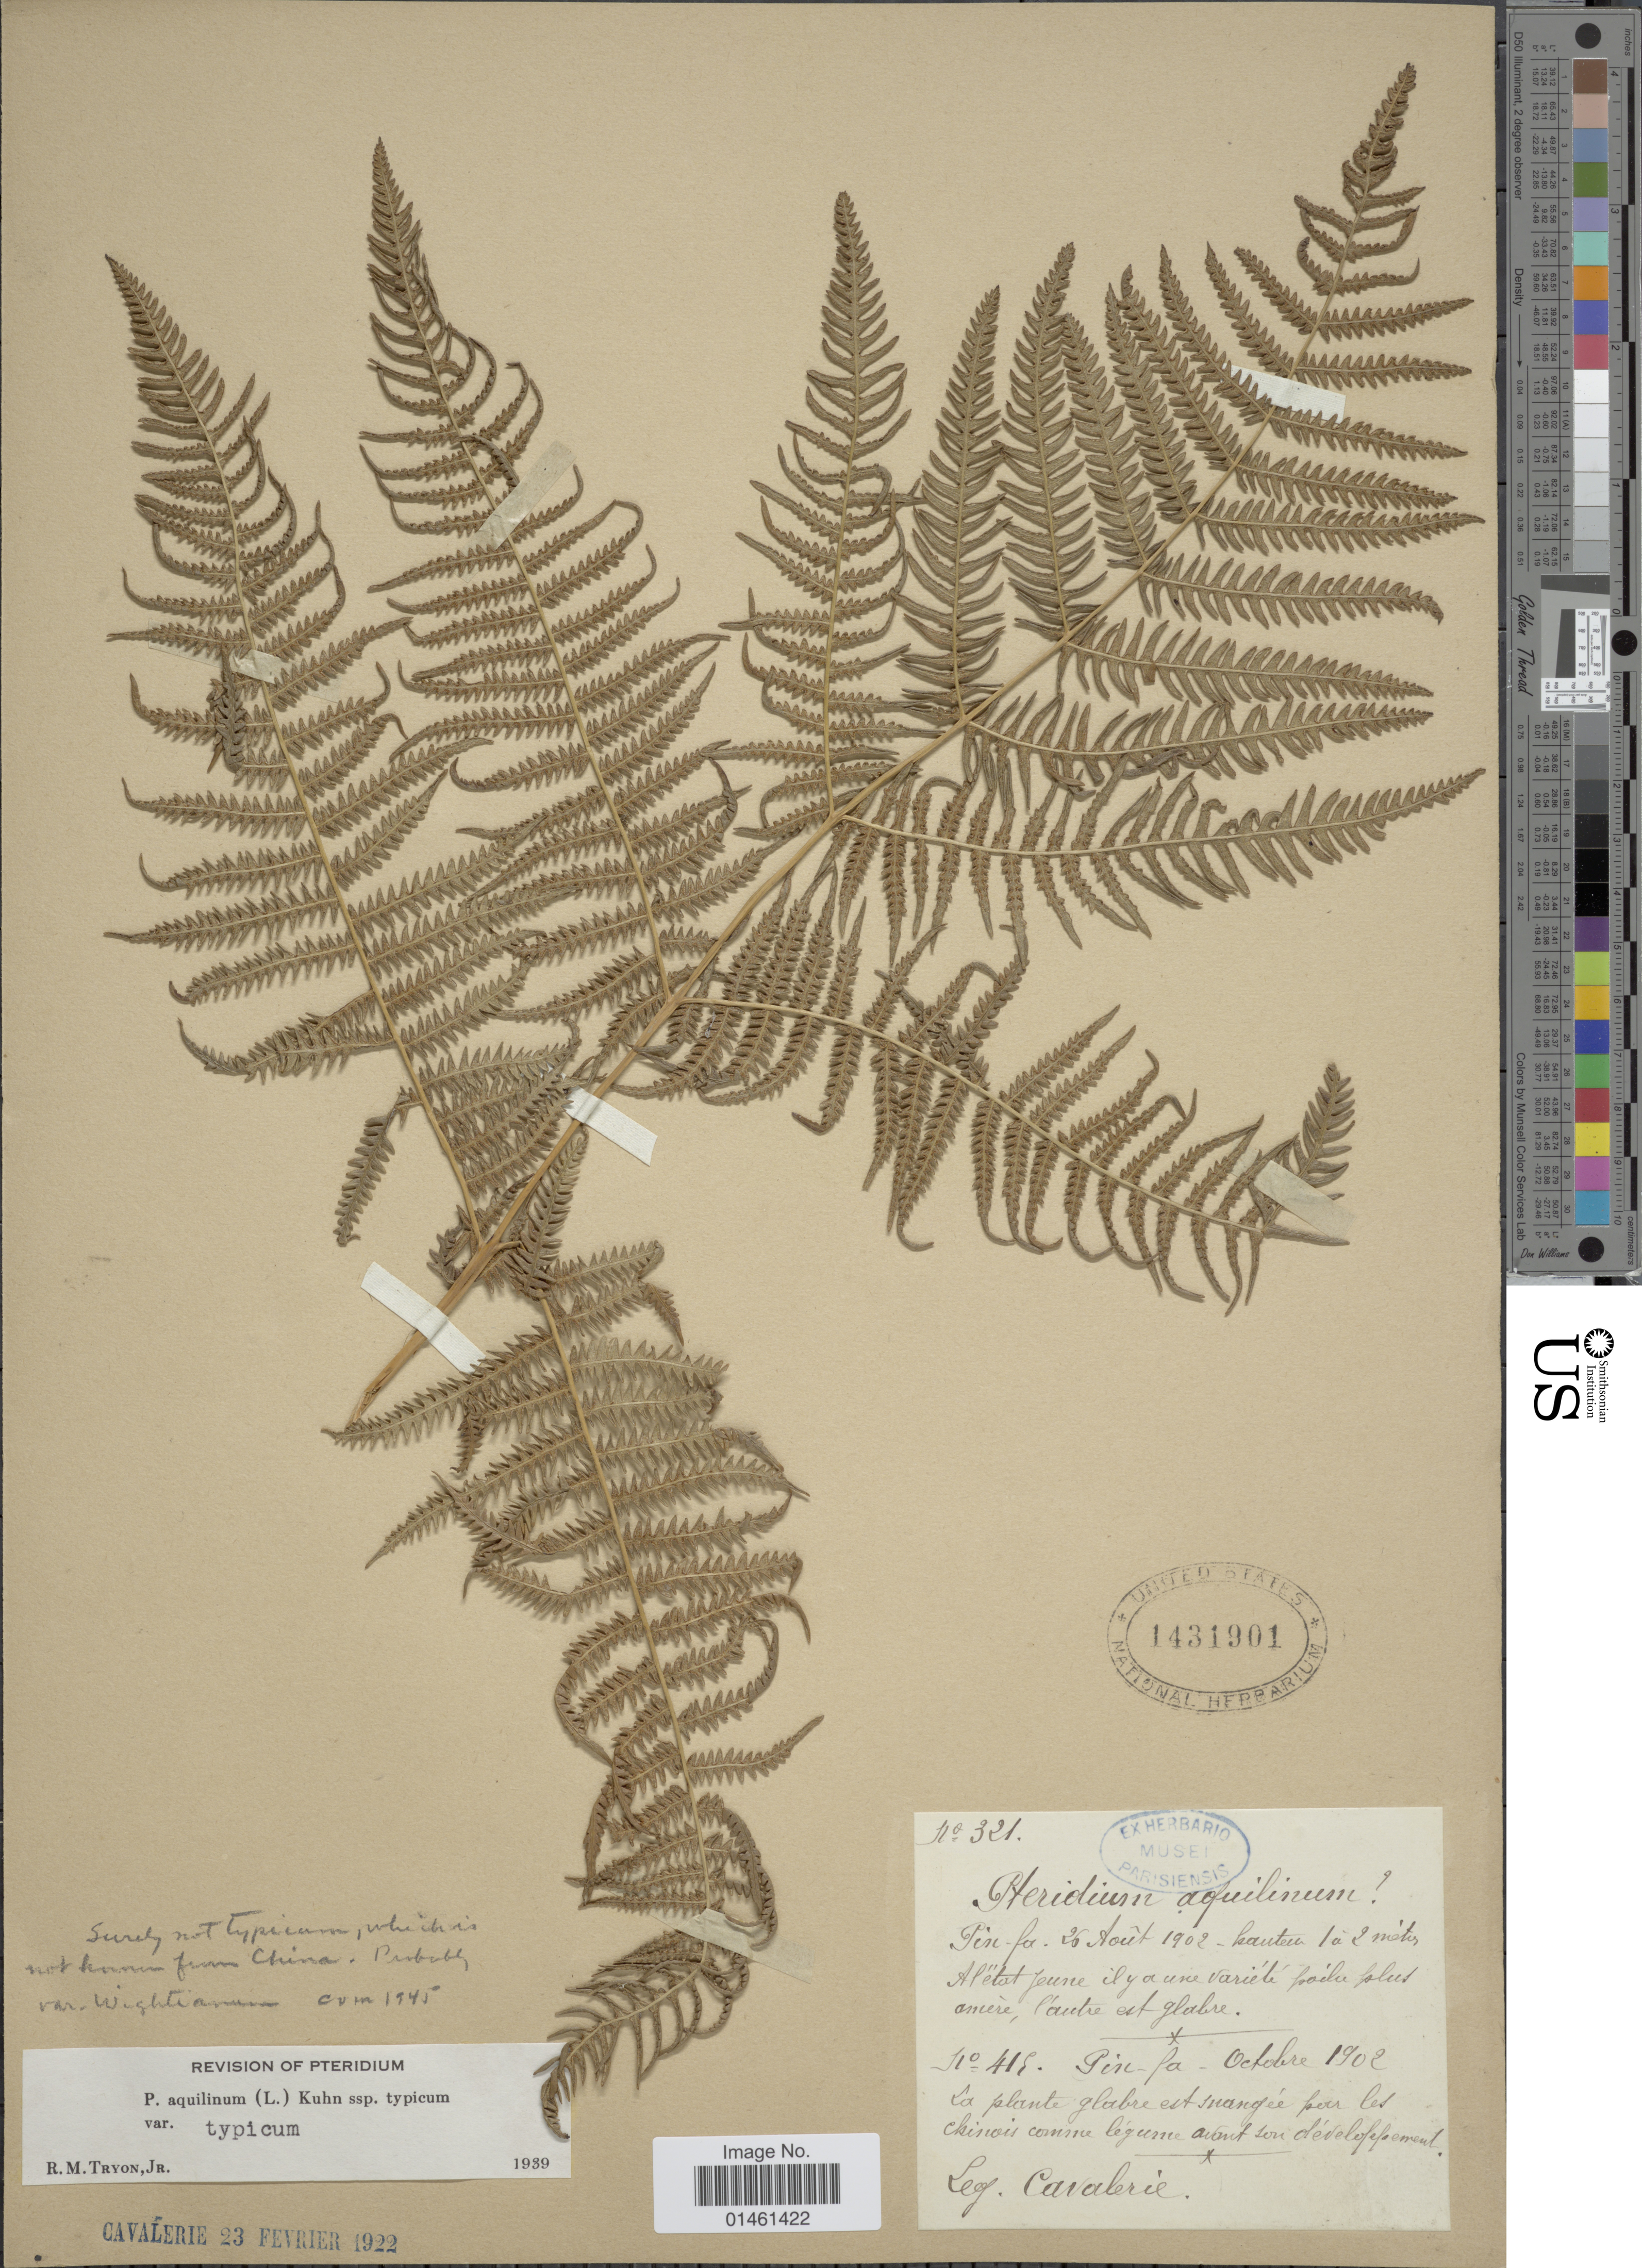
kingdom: Plantae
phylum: Tracheophyta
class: Polypodiopsida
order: Polypodiales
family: Dennstaedtiaceae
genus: Pteridium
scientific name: Pteridium aquilinum var. wightianum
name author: (J. Agardh) R.M. Tryon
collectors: -. Cavalerie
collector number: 321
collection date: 1902-08-26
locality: Hautera [illegible text]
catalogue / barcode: US 1431901